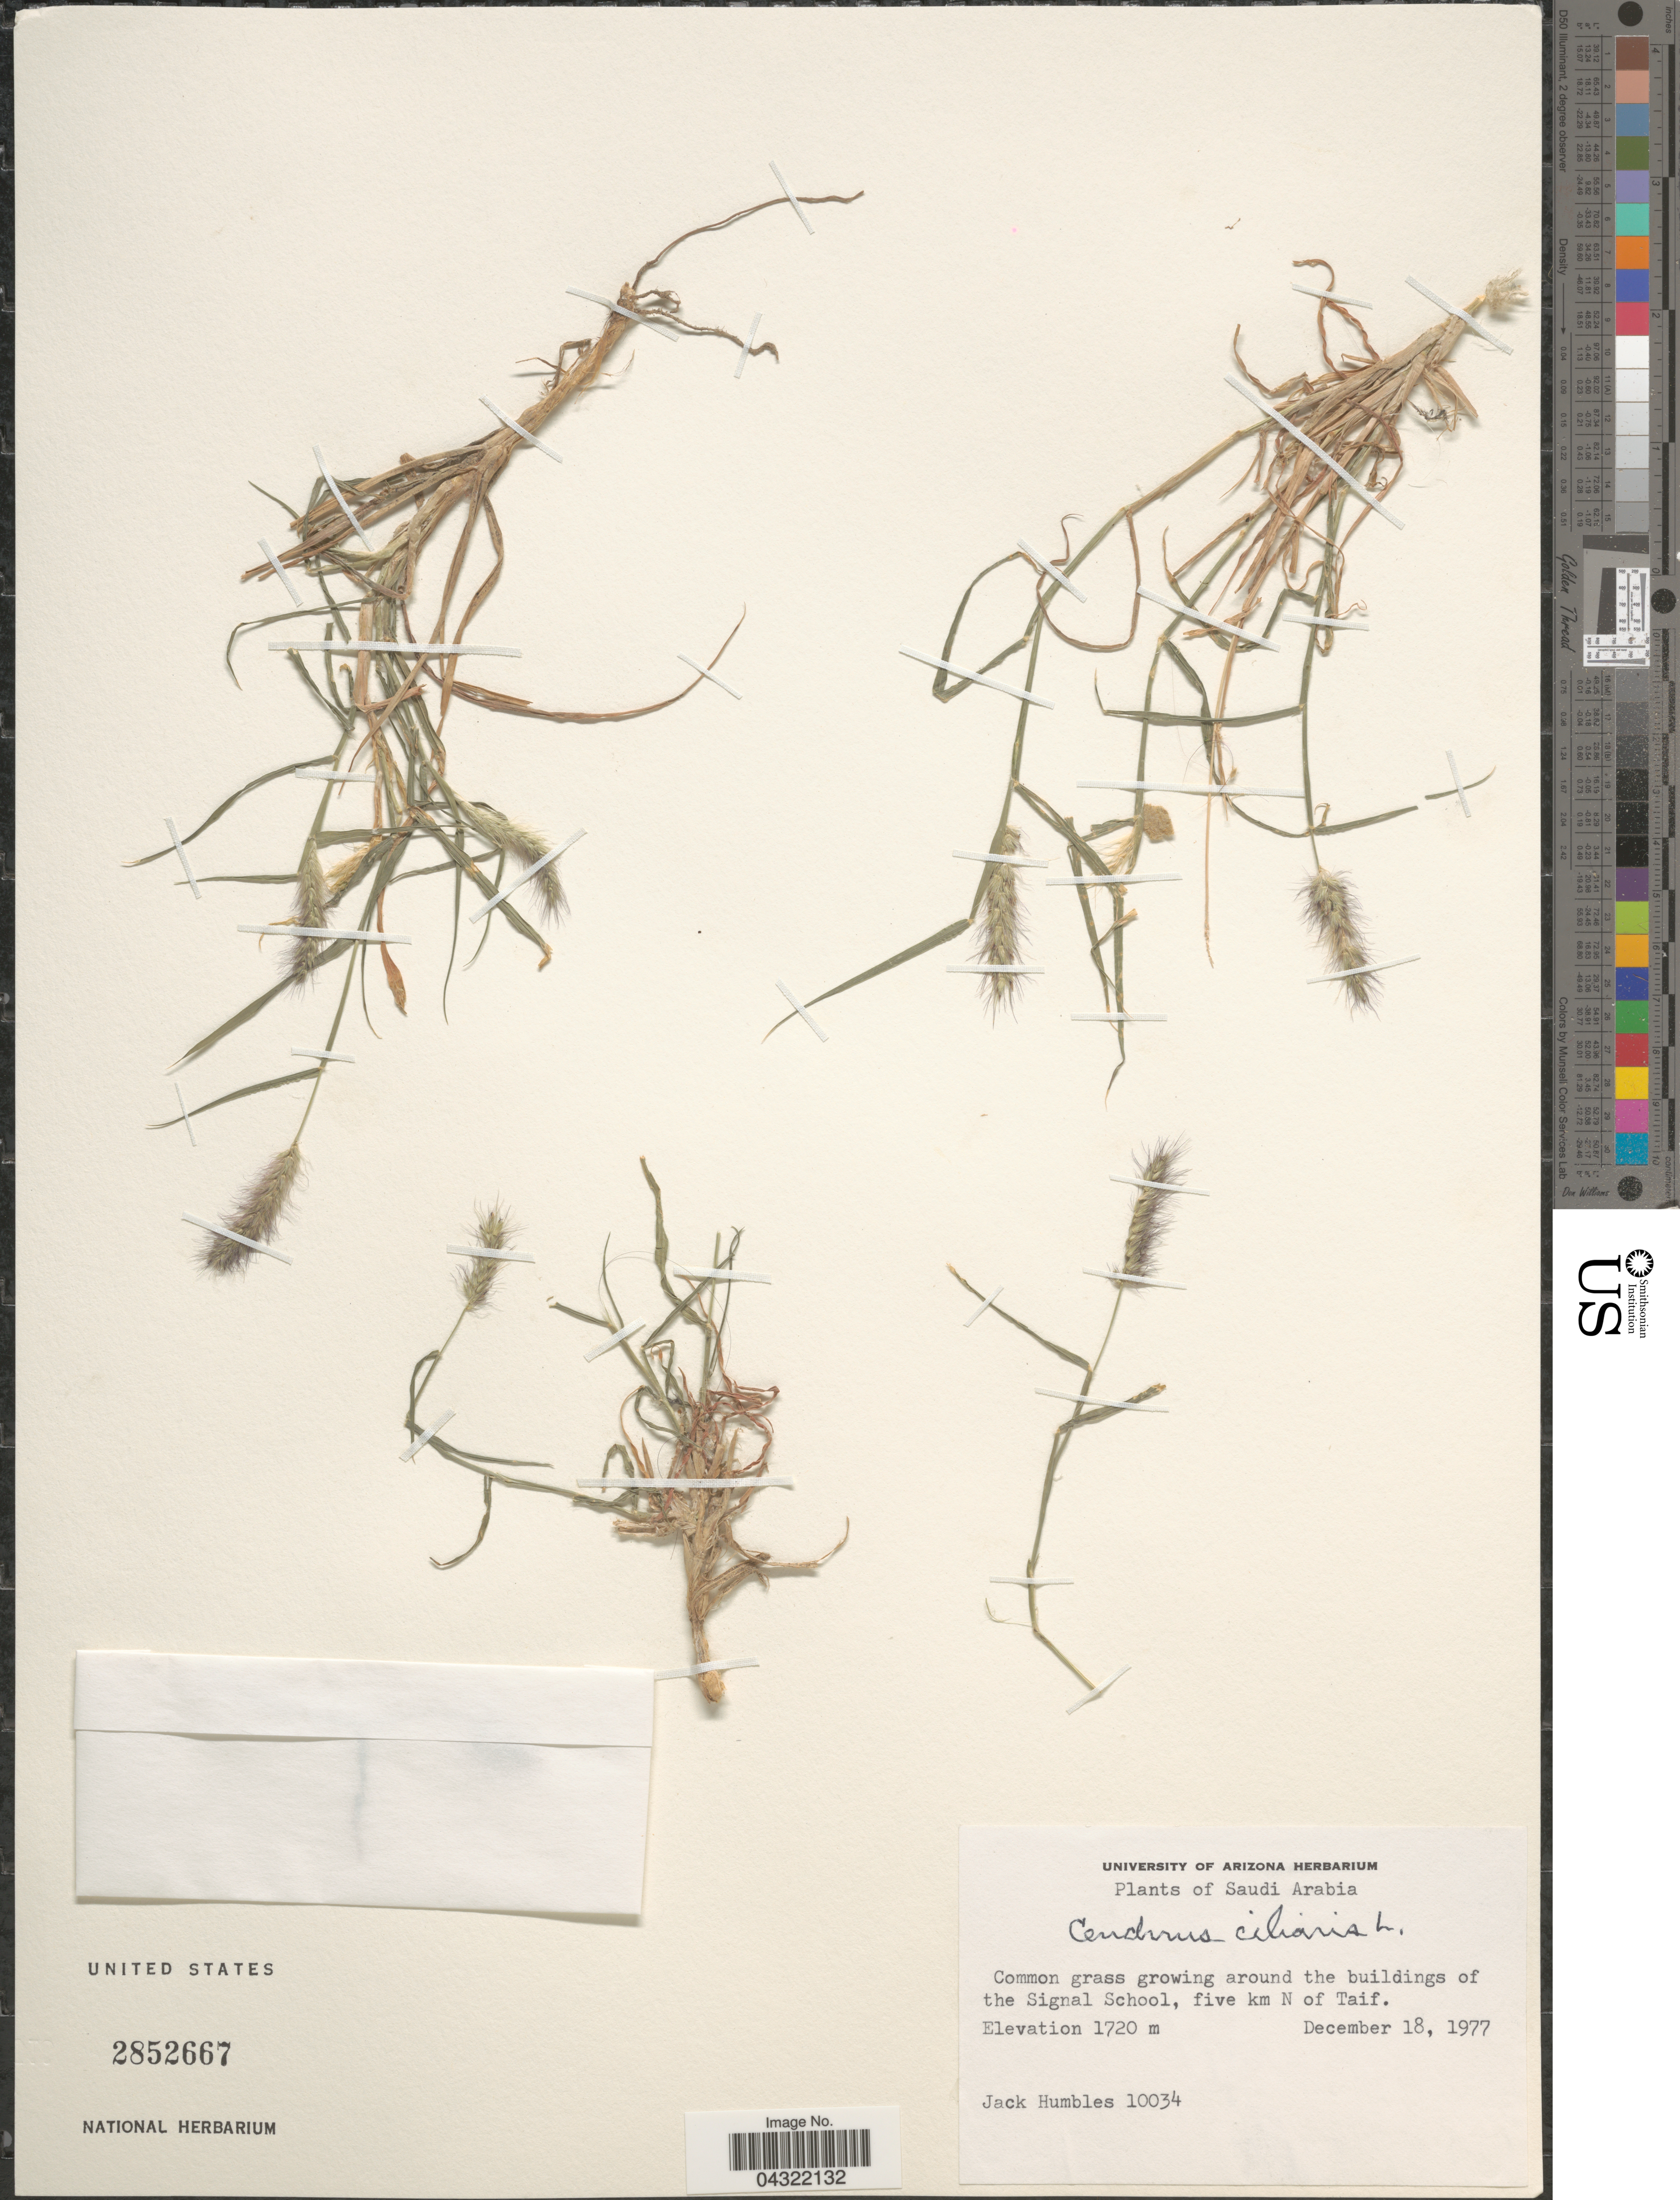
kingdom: Plantae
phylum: Tracheophyta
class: Liliopsida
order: Poales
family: Poaceae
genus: Cenchrus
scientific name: Cenchrus ciliaris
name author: L.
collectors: J. Humbles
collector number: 10034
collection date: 1977-12-18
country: Saudi Arabia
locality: Common grass growing around the buildings of the Signal School, five km N of Taif.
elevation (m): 1720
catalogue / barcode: US 2852667